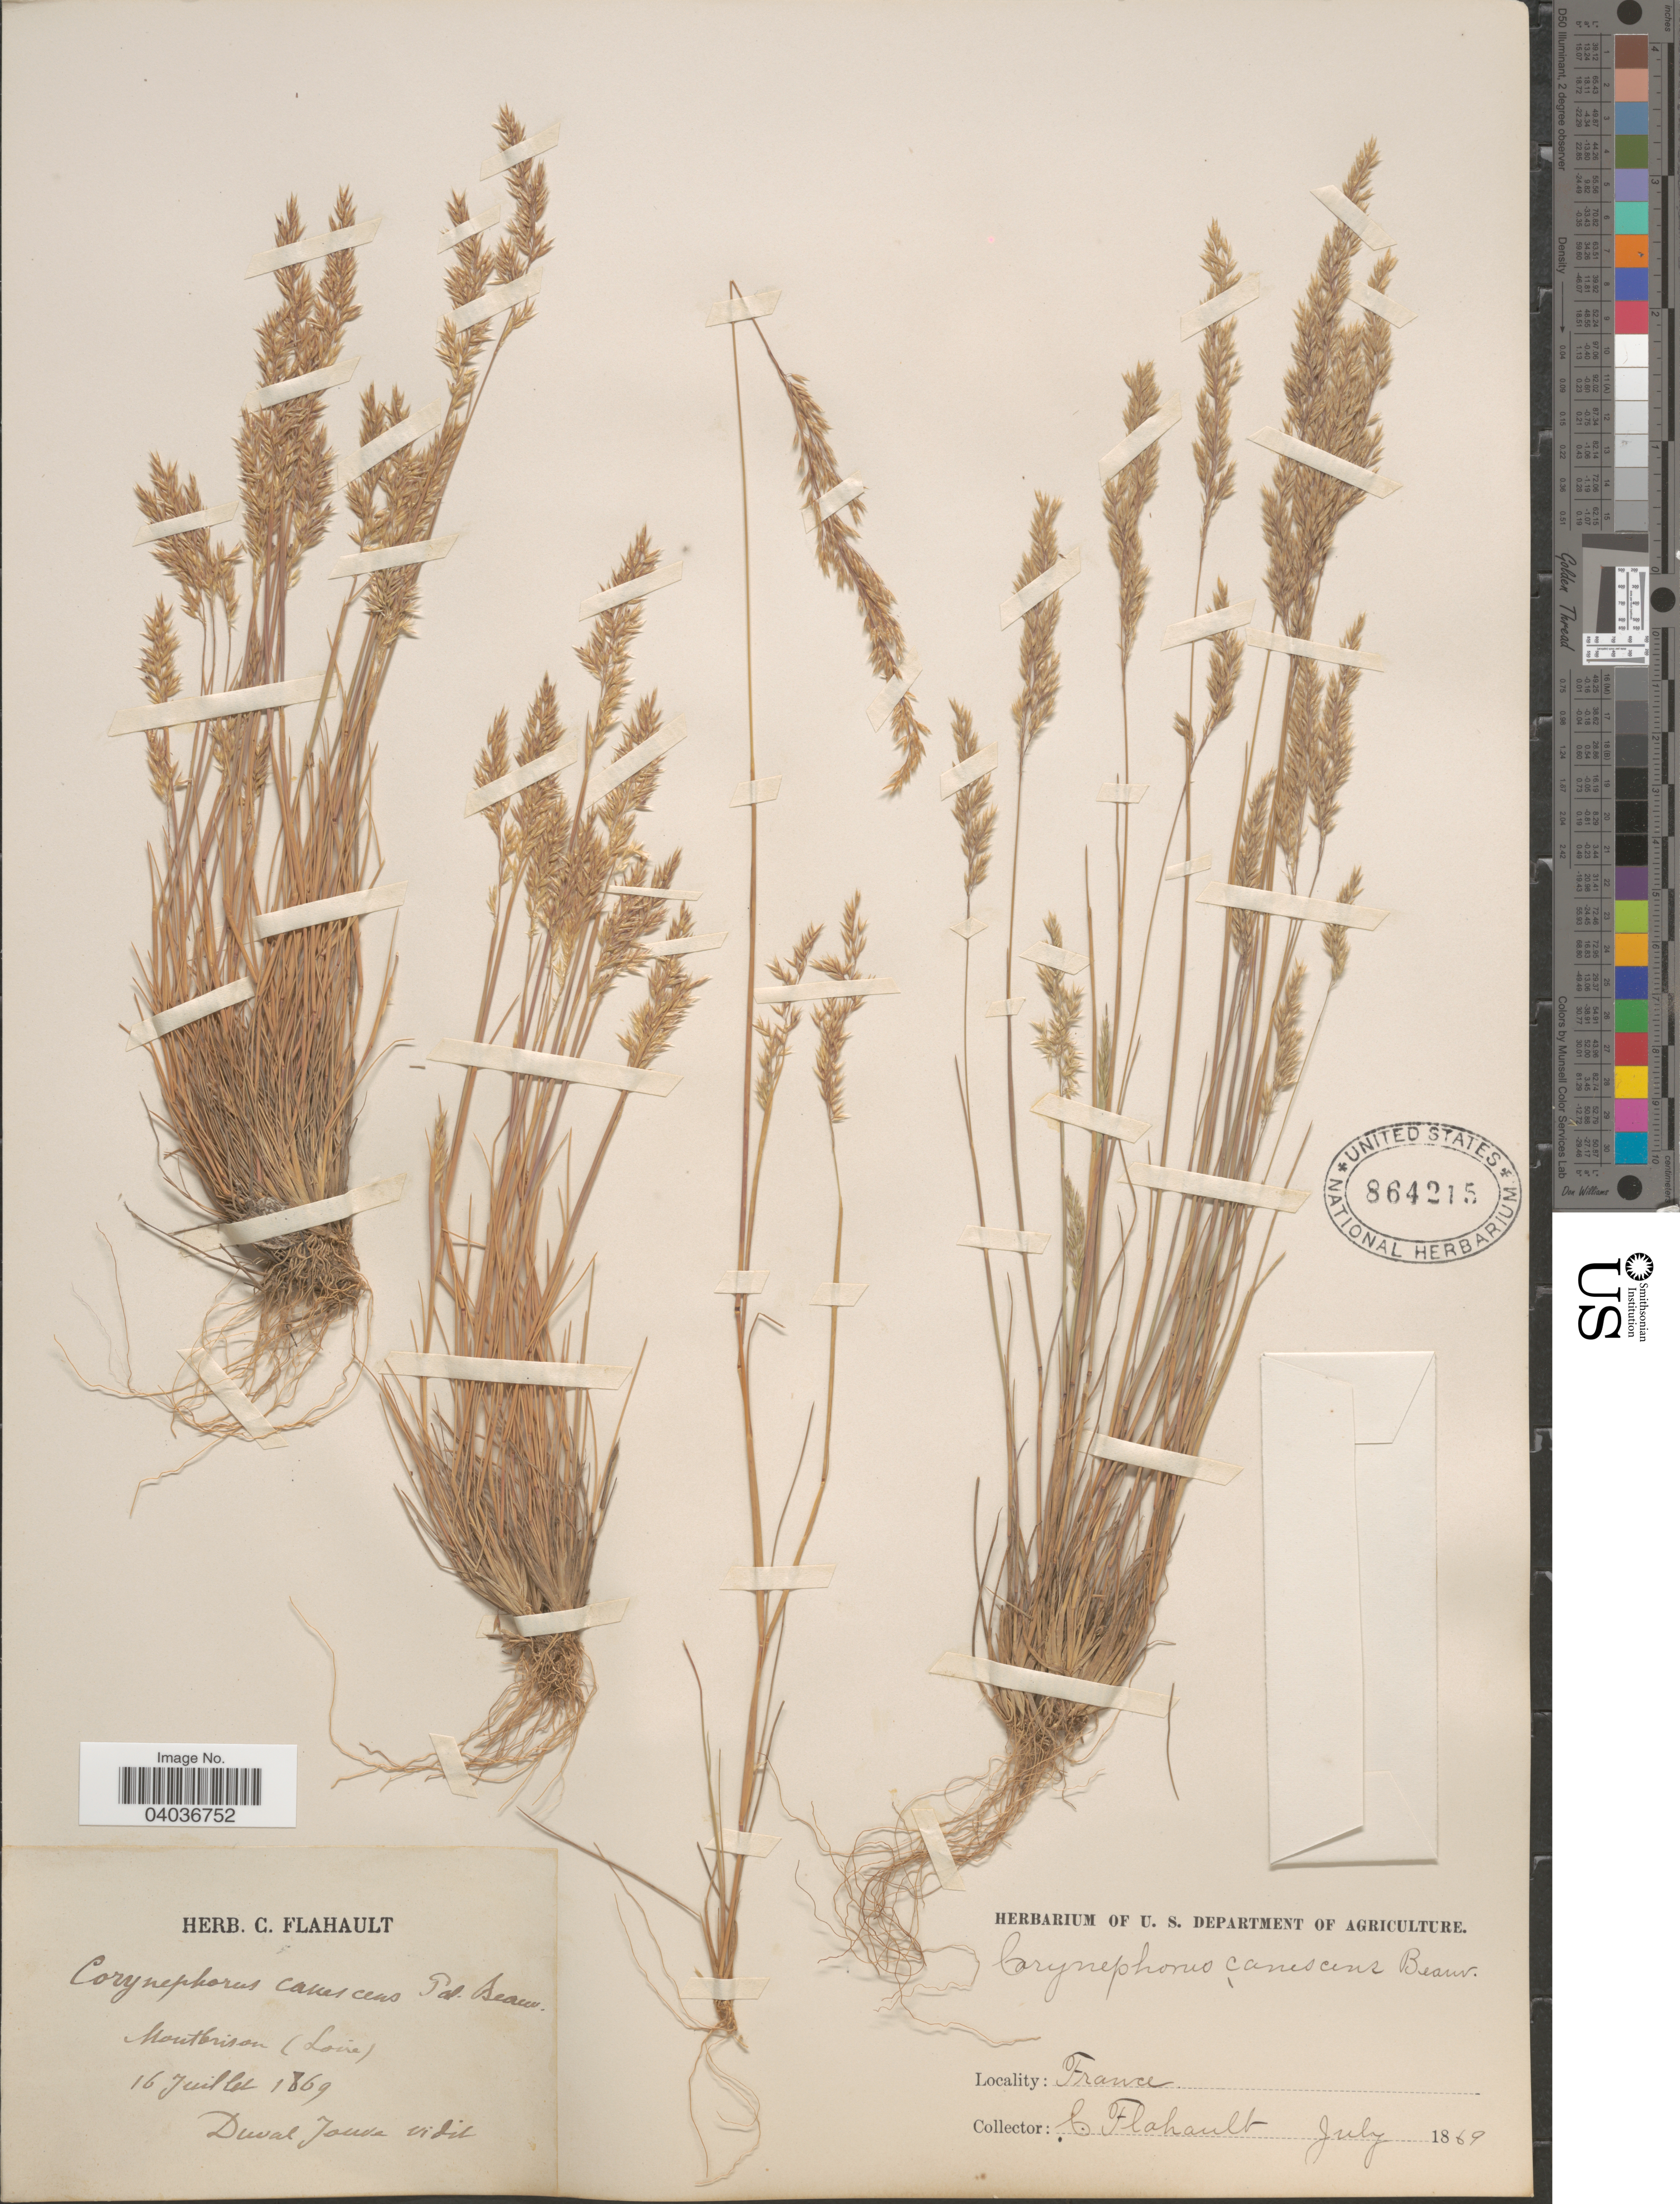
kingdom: Plantae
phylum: Tracheophyta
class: Liliopsida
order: Poales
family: Poaceae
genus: Corynephorus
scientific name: Corynephorus canescens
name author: (L, MEL) P. Beauv.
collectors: Flahault, C.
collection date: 1869-07-16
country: France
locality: Montbrison (Loire).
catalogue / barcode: US 864215